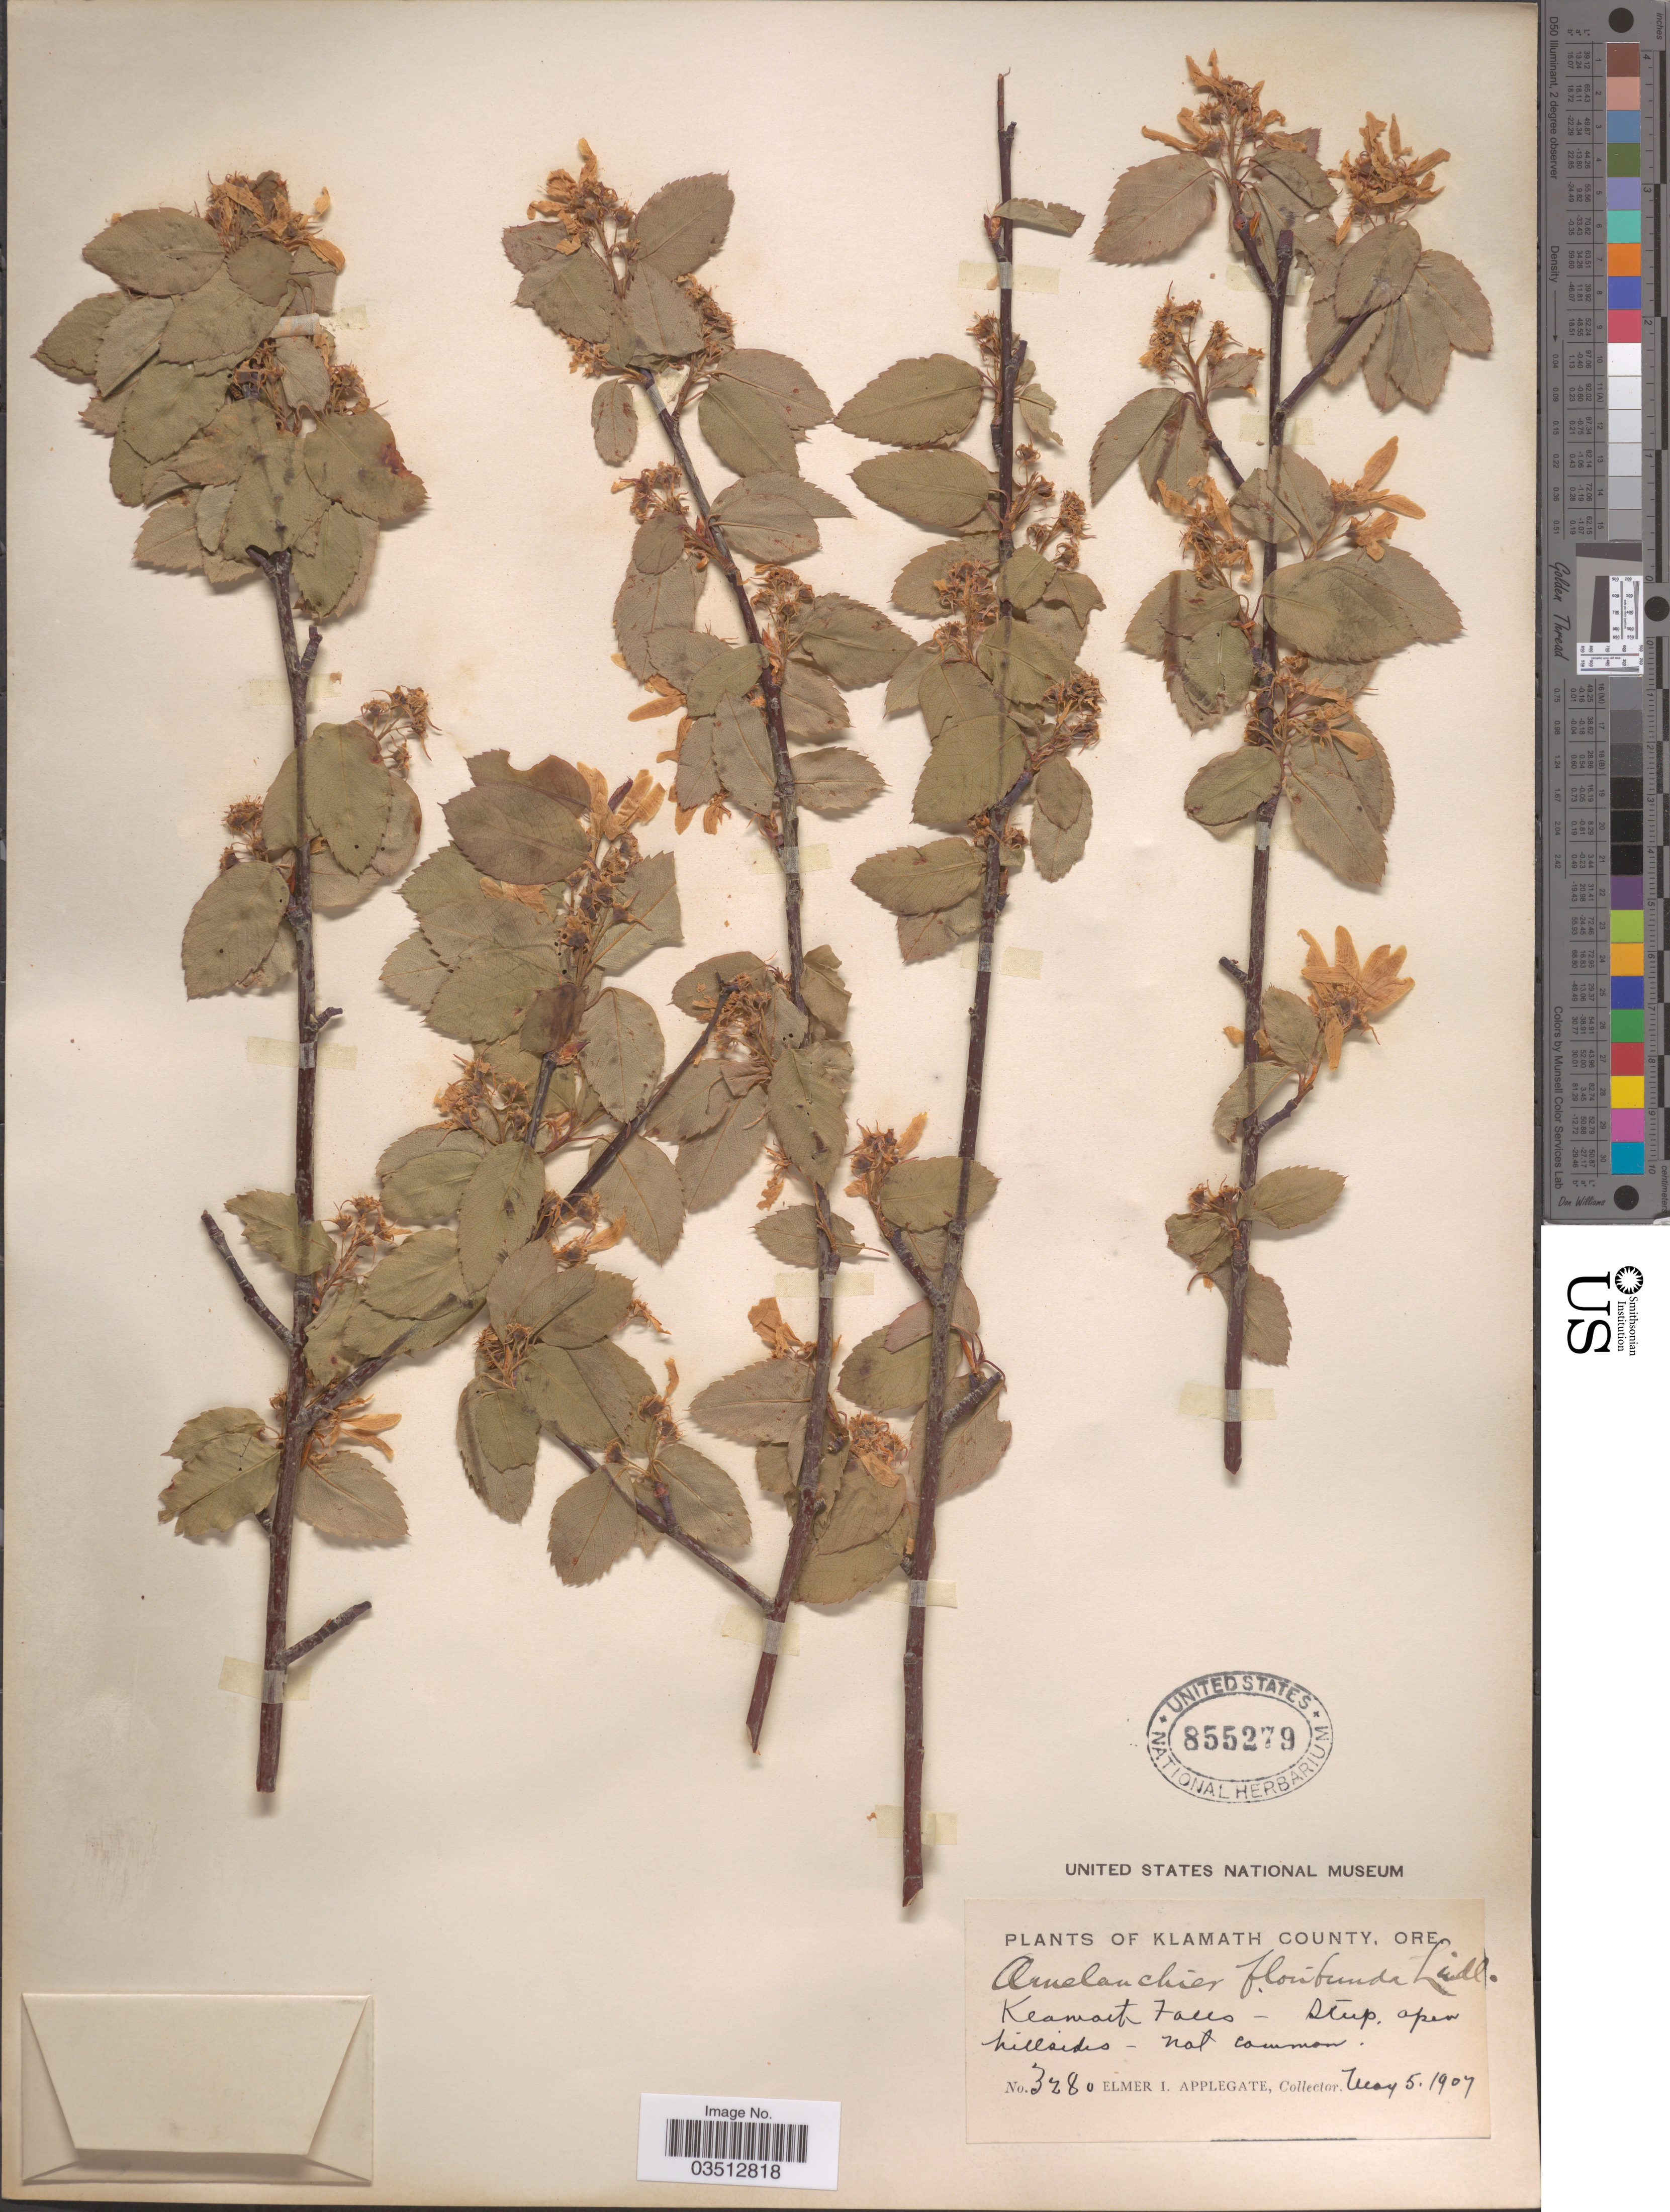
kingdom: Plantae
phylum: Tracheophyta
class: Magnoliopsida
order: Rosales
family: Rosaceae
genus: Amelanchier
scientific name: Amelanchier sp.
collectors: E. I. Applegate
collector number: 3280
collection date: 1907-05-05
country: United States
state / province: Oregon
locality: Klamath County. Klamath Falls.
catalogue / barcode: US 855279